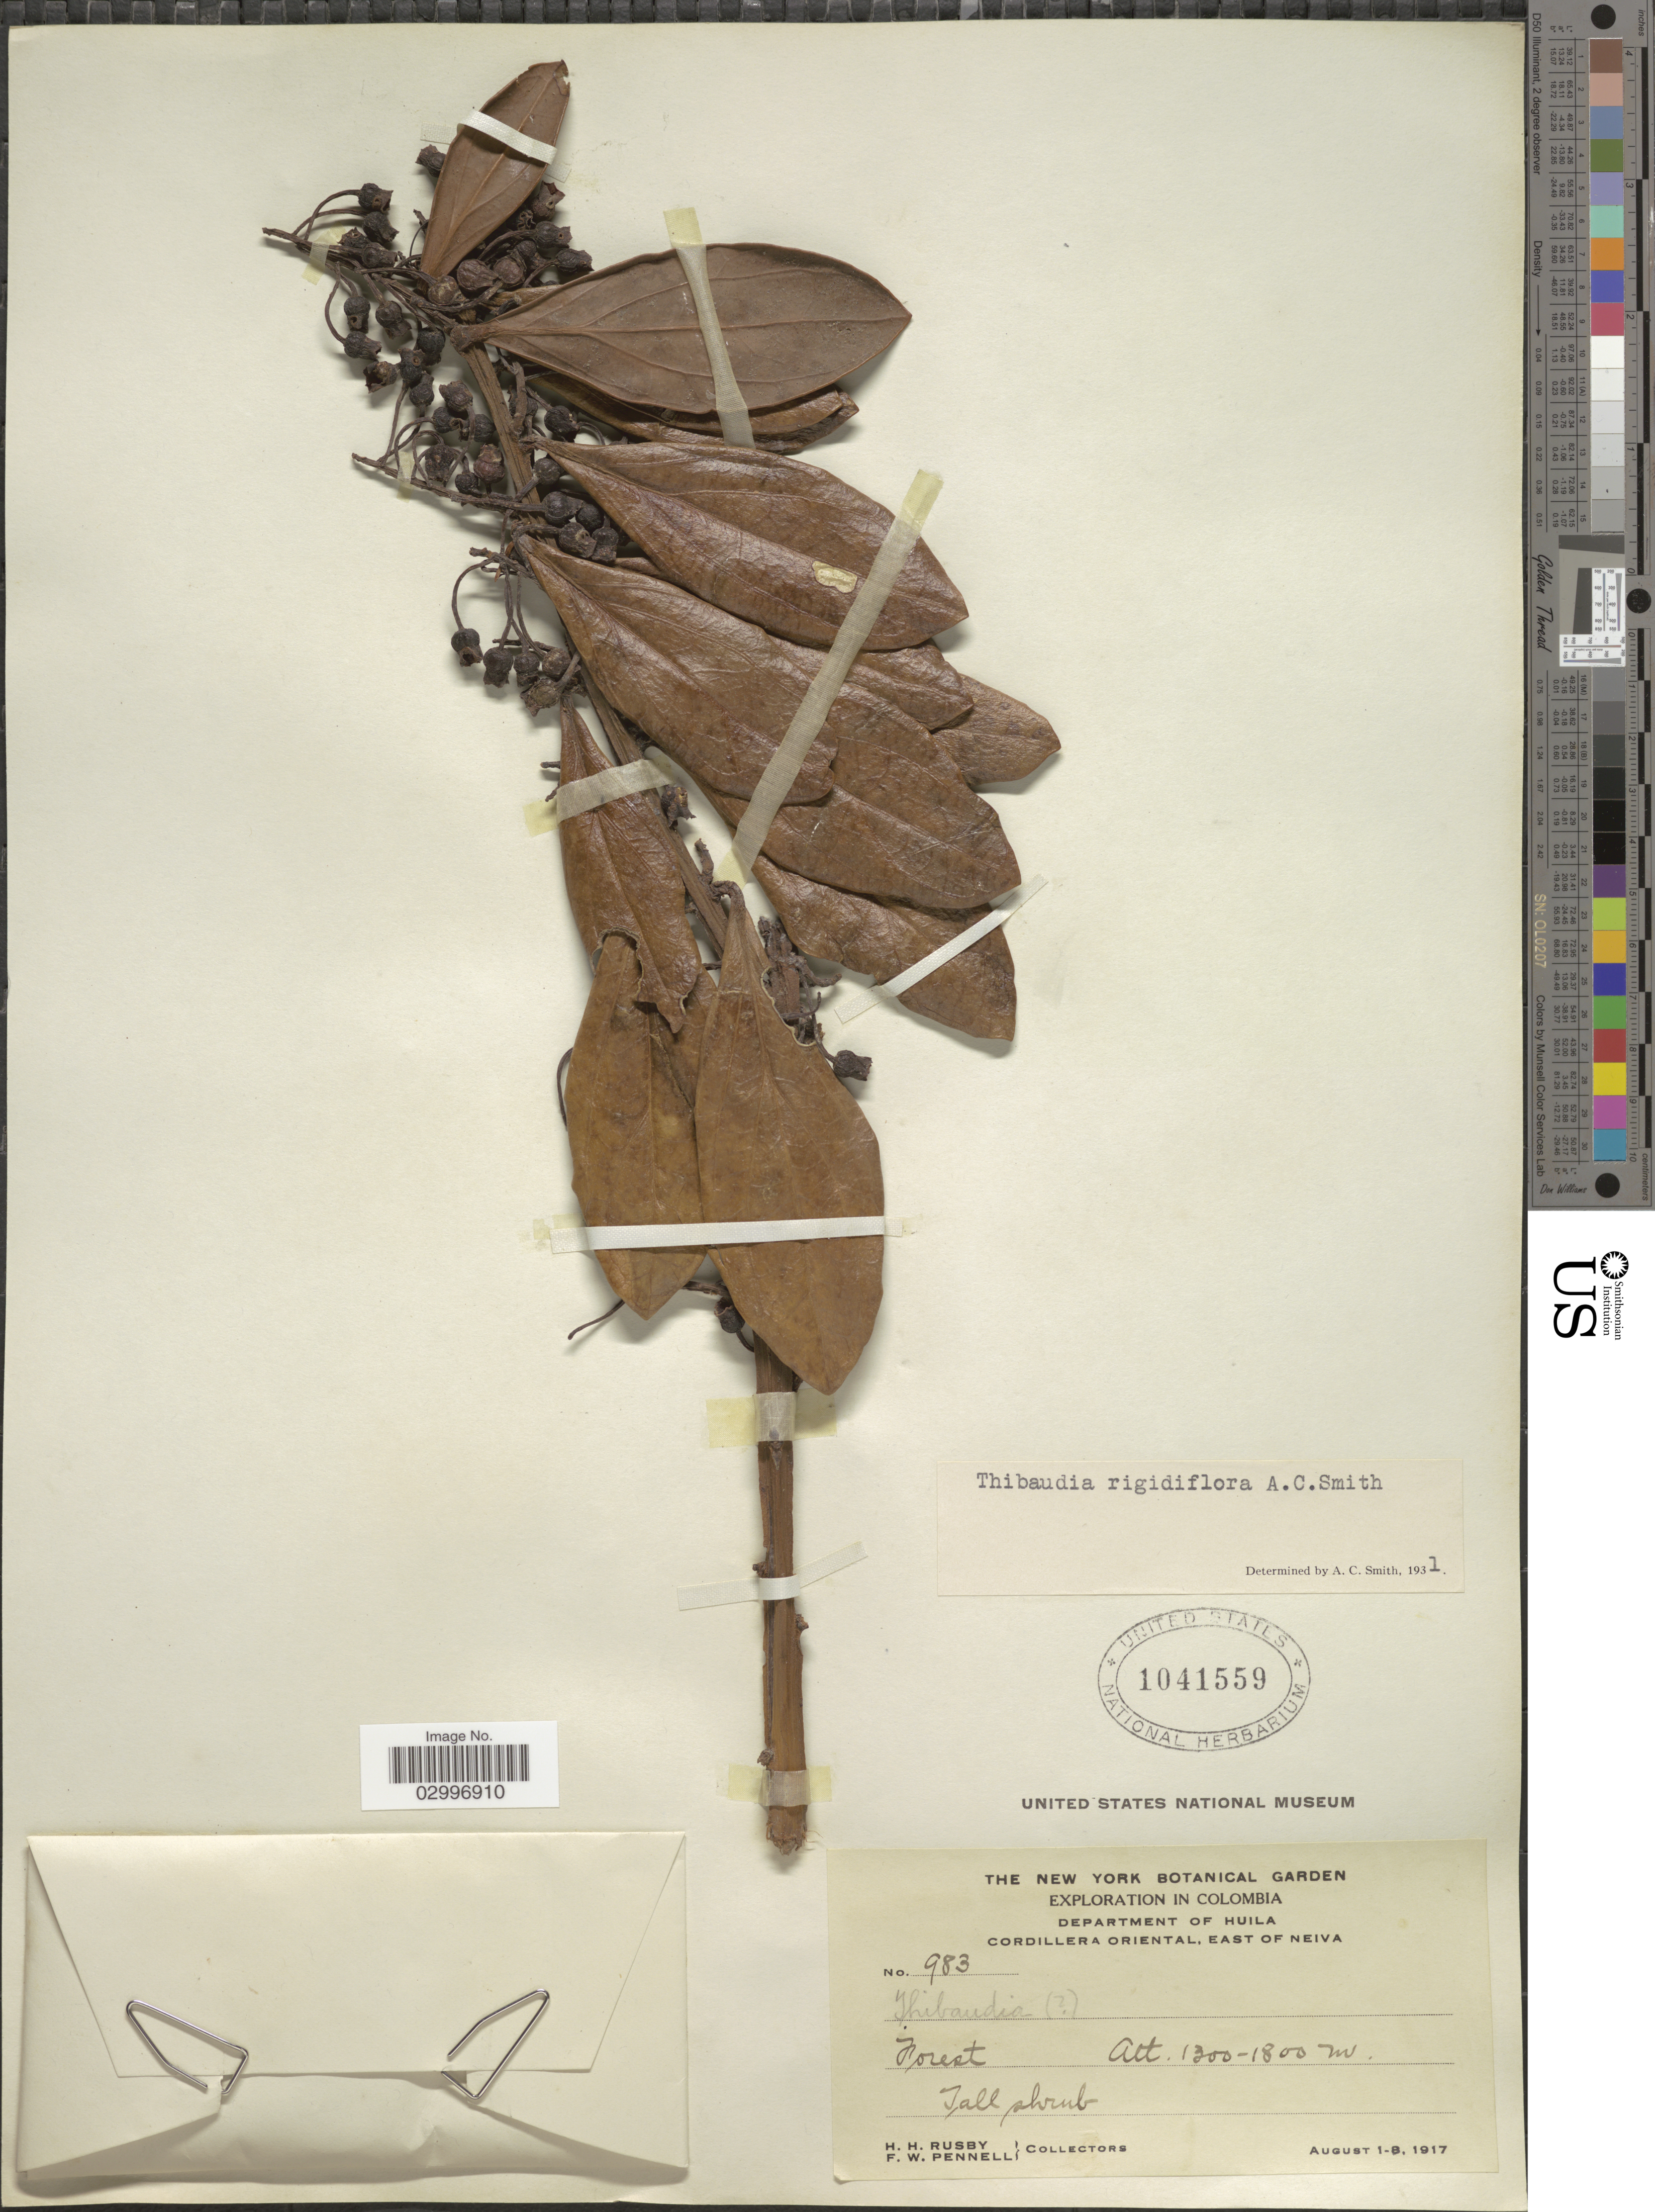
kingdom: Plantae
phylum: Tracheophyta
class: Magnoliopsida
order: Ericales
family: Ericaceae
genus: Thibaudia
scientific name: Thibaudia rigidiflora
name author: A.C. Sm.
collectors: H. H. Rusby & F. W. Pennell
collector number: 983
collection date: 1917-08-01/1917-08-08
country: Colombia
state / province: Huila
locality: Department of Huila, Cordillera Oriental, East of Neiva. Forest.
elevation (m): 1300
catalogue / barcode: US 1041559